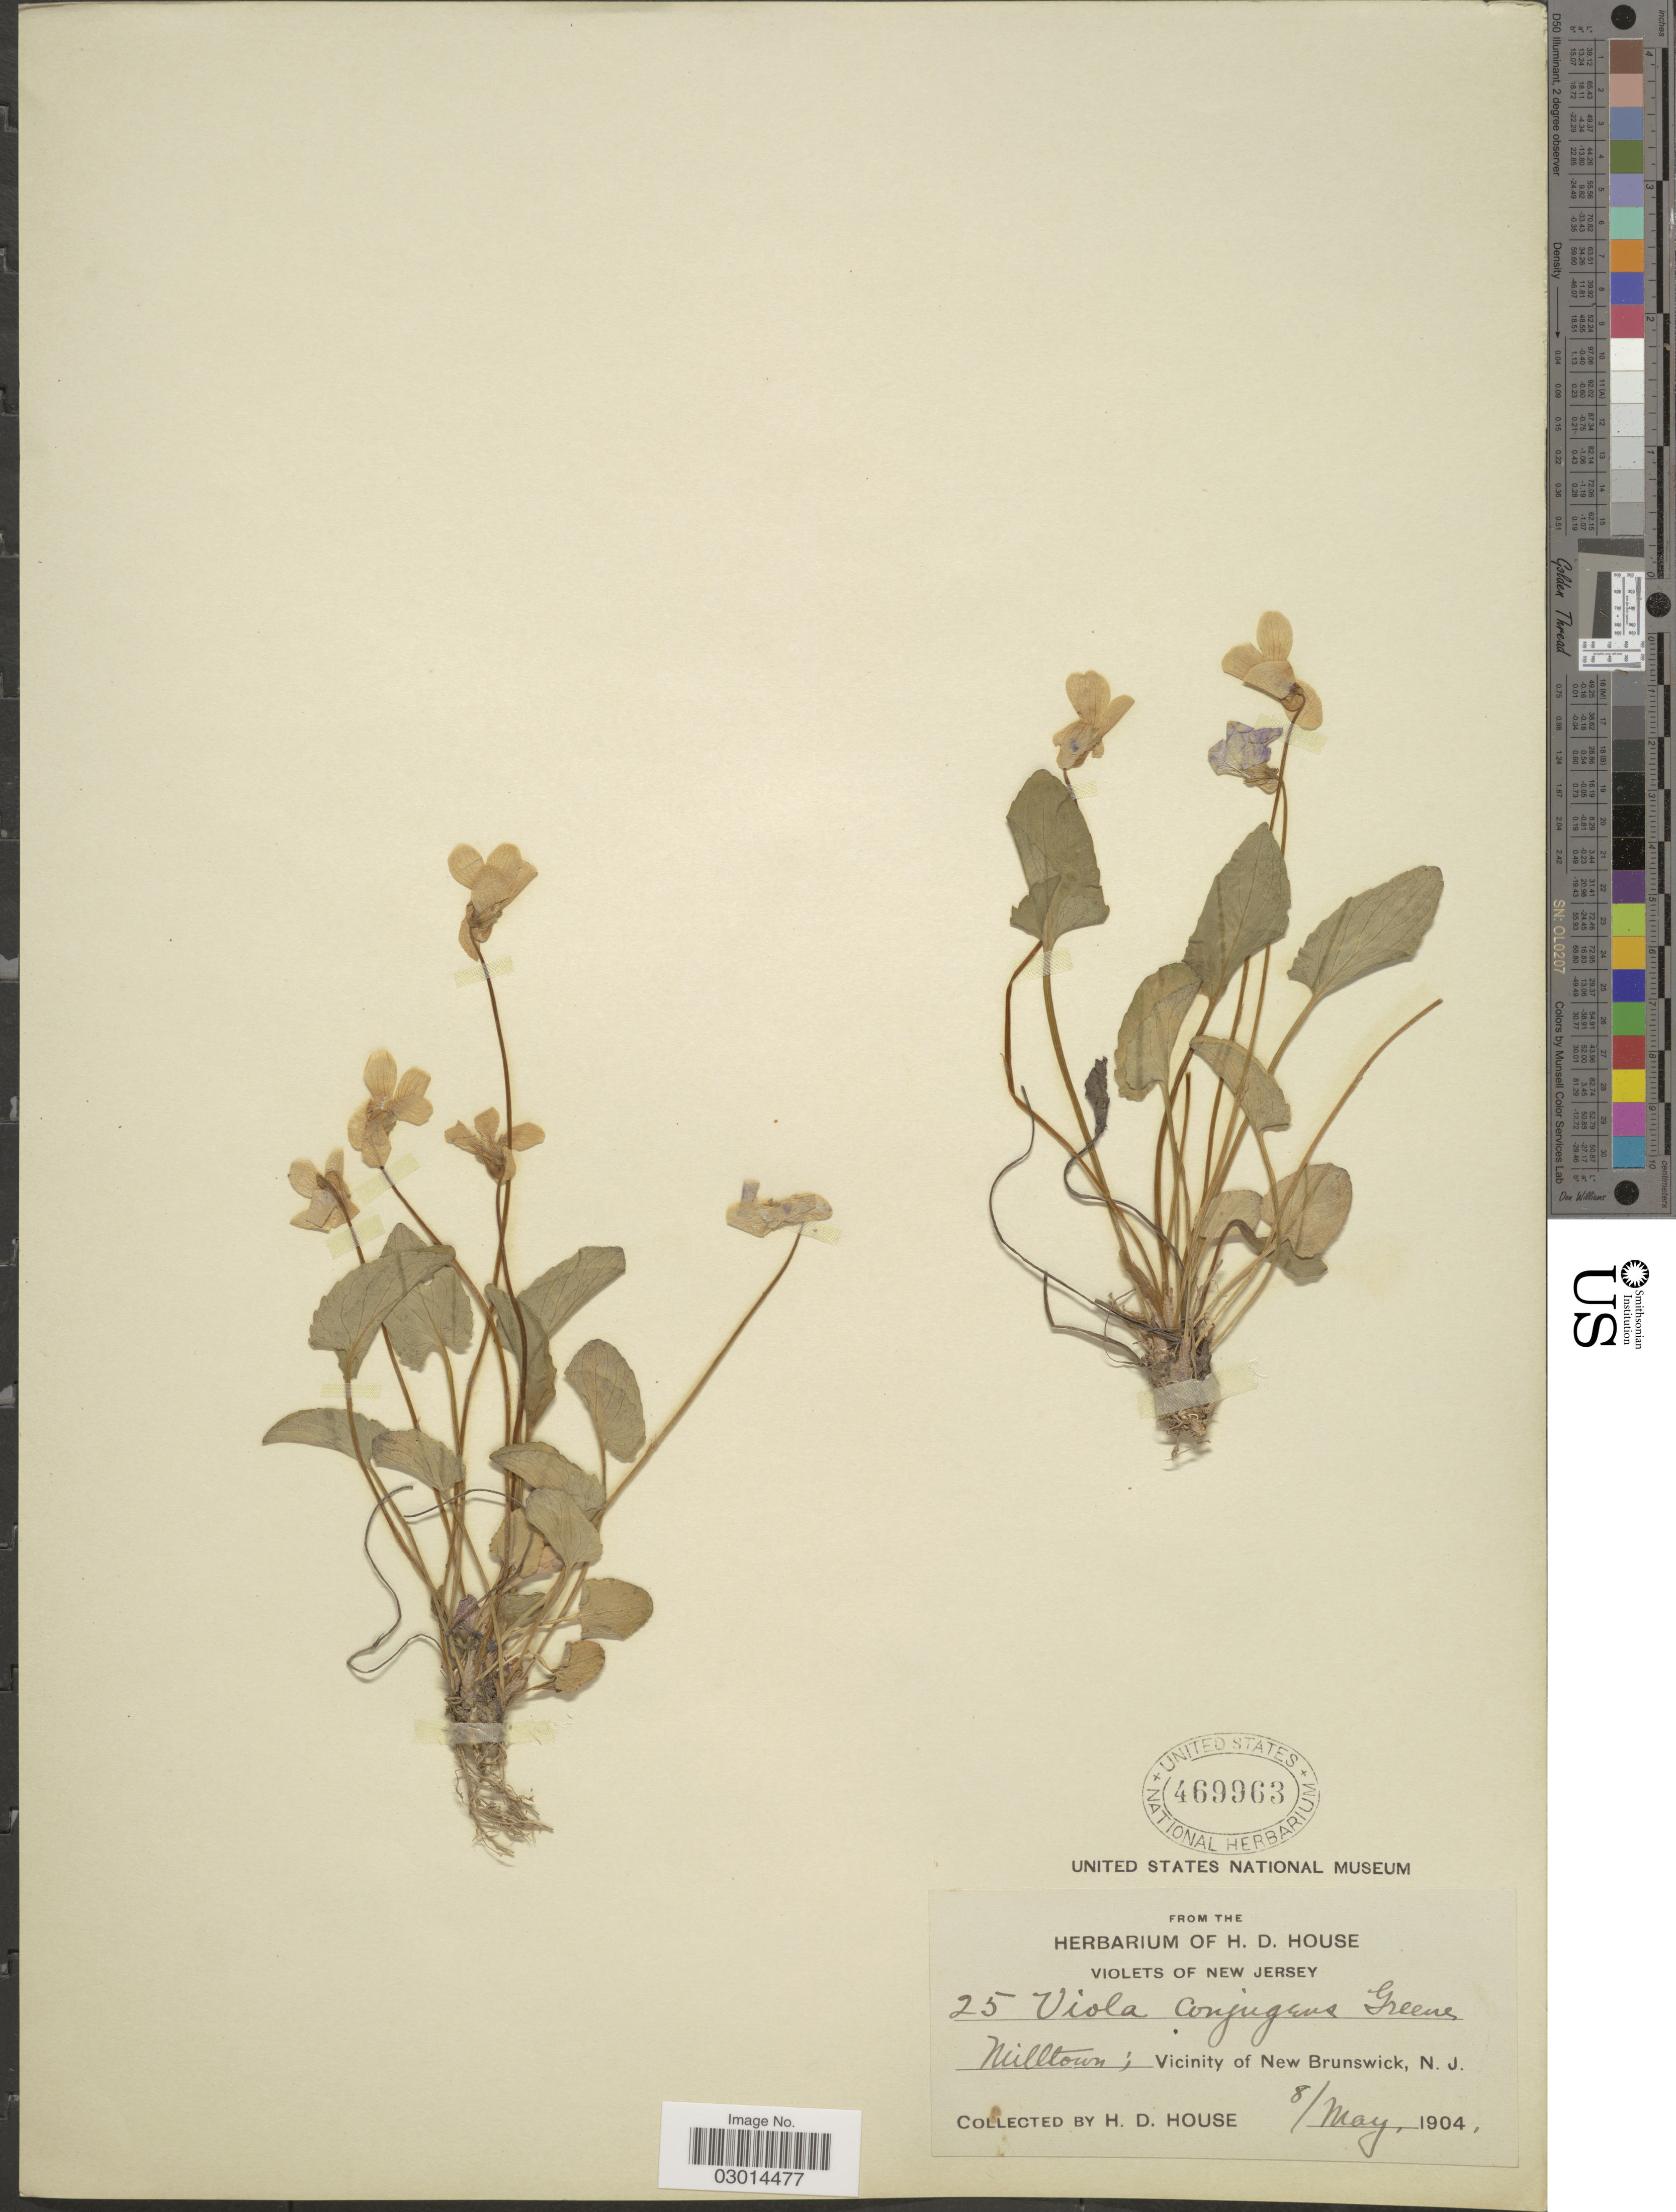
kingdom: Plantae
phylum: Tracheophyta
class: Magnoliopsida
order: Malpighiales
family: Violaceae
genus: Viola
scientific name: Viola x conjugens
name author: Greene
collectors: H. D. House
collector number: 25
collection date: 1904-05-08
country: United States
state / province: New Jersey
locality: Milltown; vicinity of New Brunswick.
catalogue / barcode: US 469963